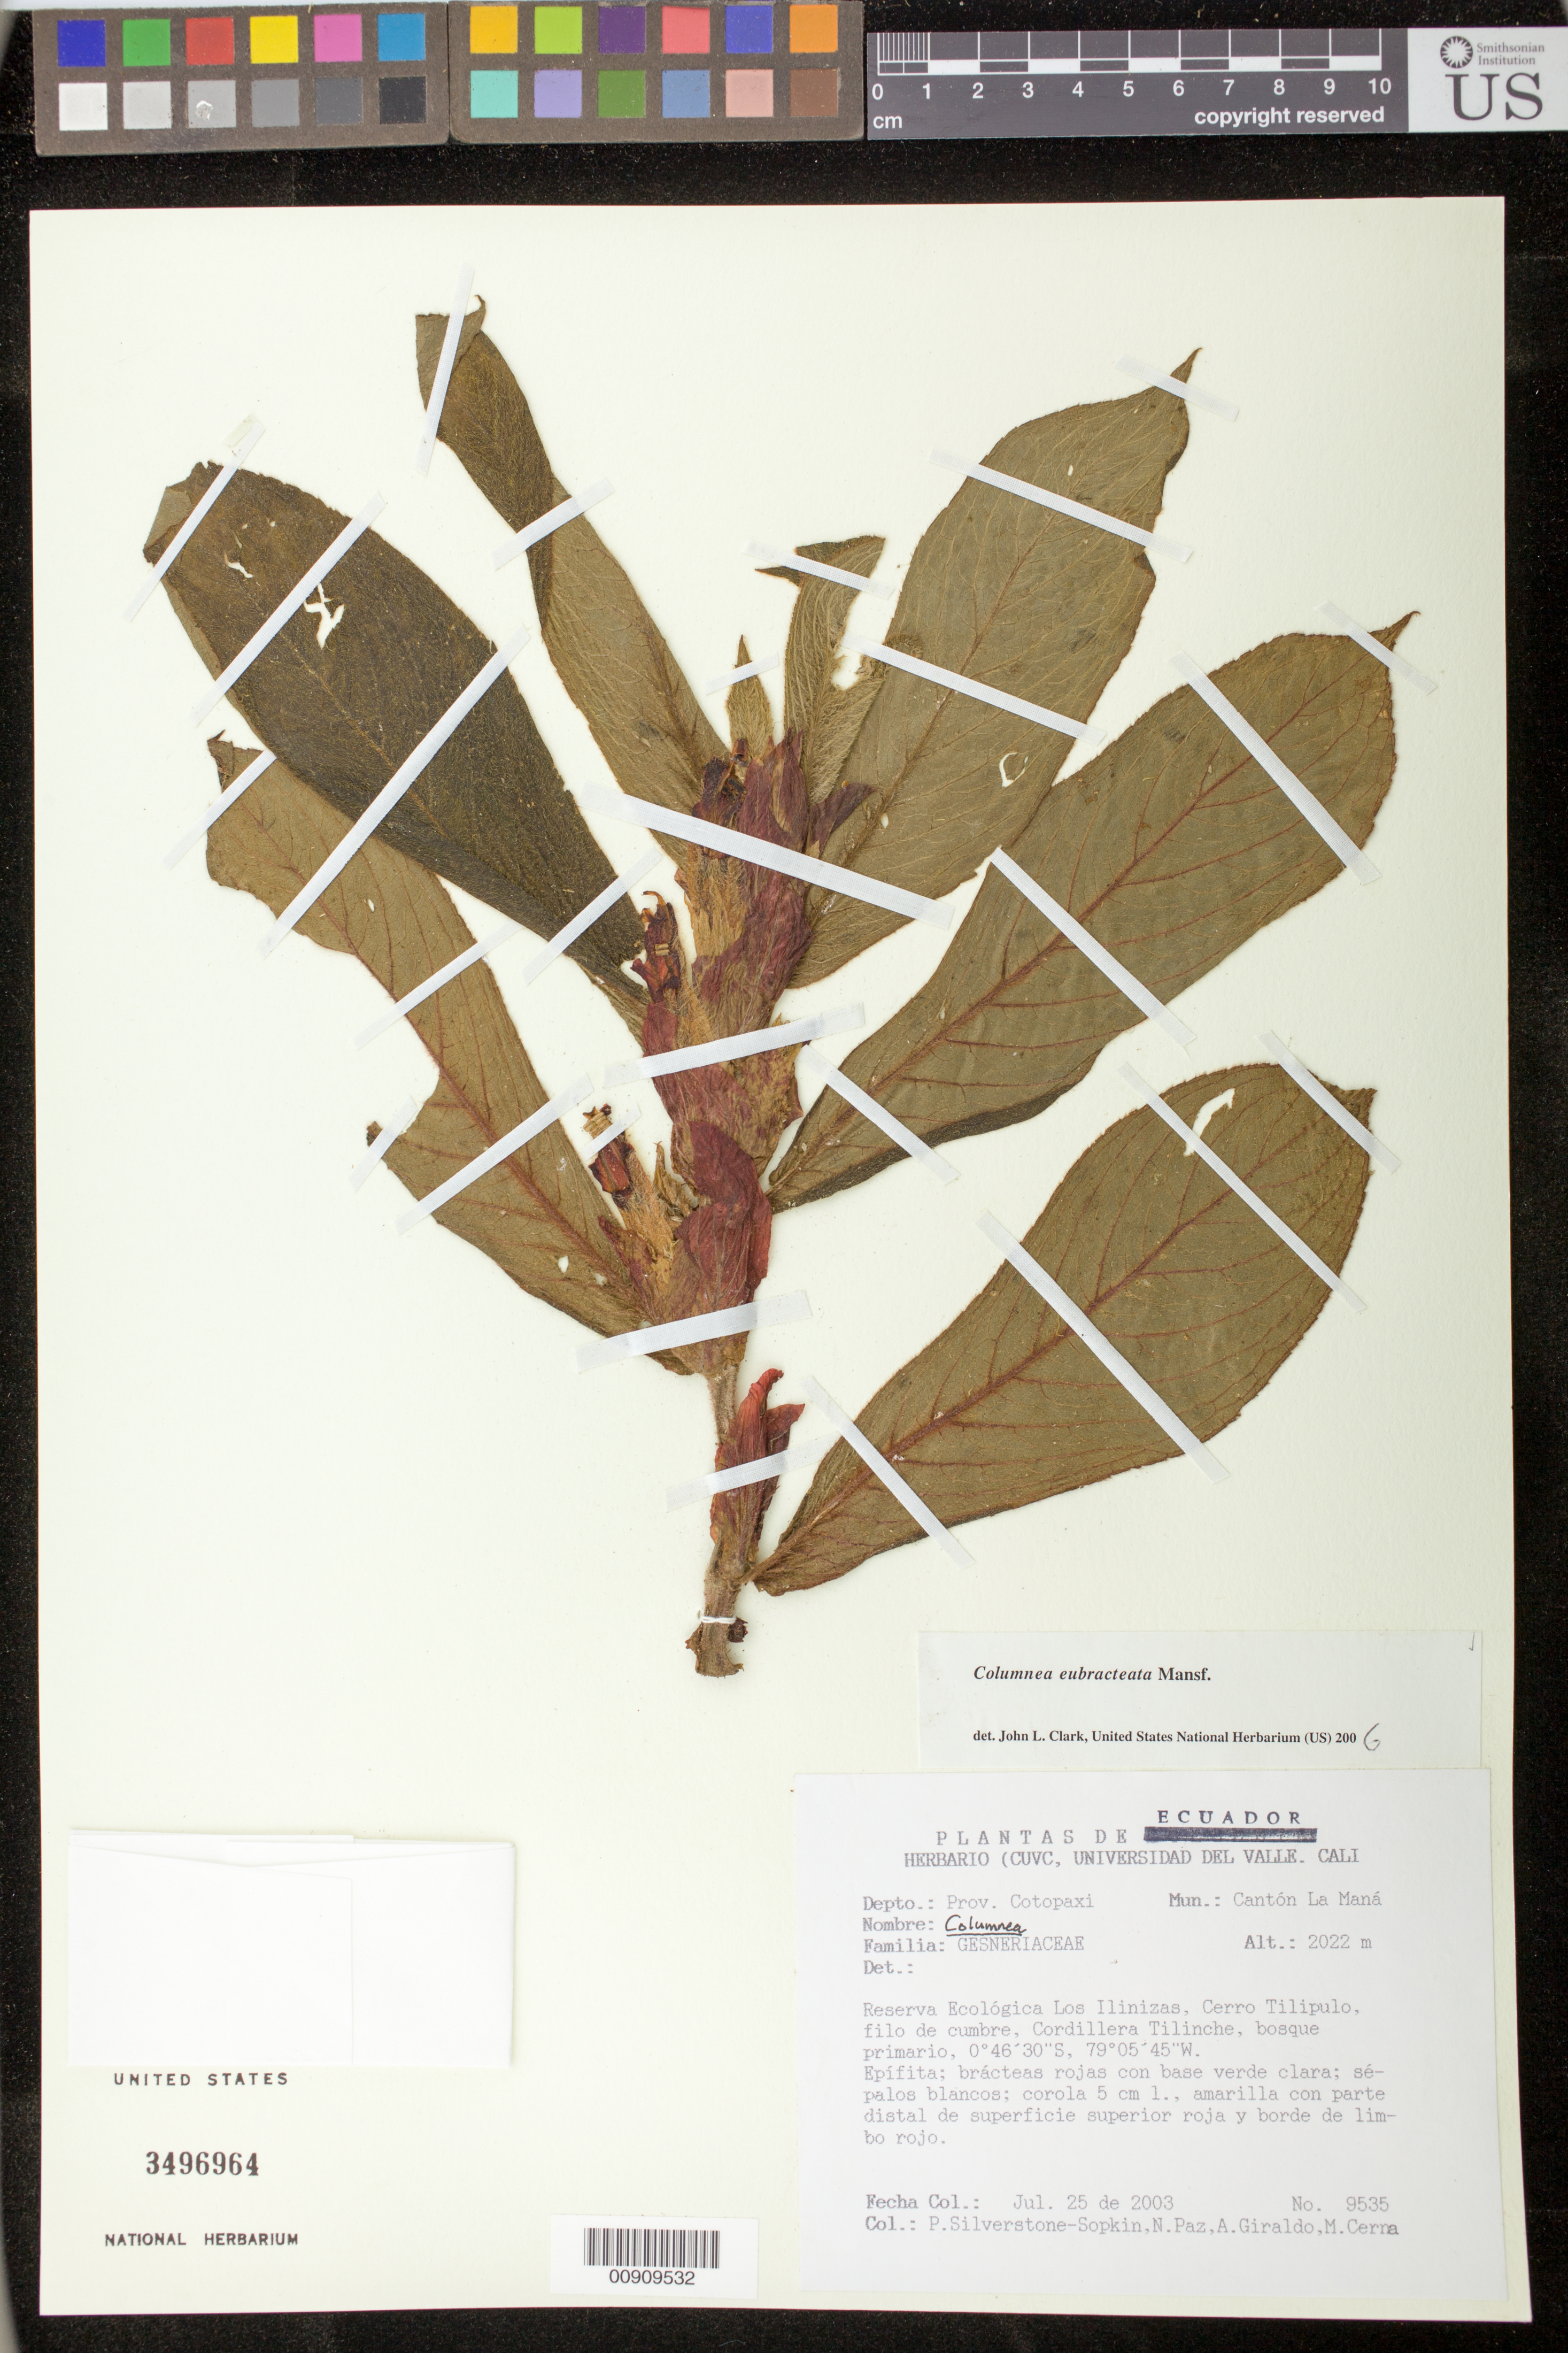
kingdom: Plantae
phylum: Tracheophyta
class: Magnoliopsida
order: Lamiales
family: Gesneriaceae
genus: Columnea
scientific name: Columnea eubracteata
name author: Mansf.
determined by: Clark, J. L., (SEL), The Marie Selby Botanical Garden (UNITED STATES)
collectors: P. A. Silverstone-Sopkin, N. Paz, A. Giraldo & M. Cerna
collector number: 9535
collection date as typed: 25 Jul 2003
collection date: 2003-07-25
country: Ecuador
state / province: Cotopaxi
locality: Cantón La Manó. Reserva Ecológica Los Ilinizas, Cerro Tilipulo, filo de cumbre, Cordillera Tilinche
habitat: Bosque primario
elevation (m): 2022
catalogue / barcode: US 3496964